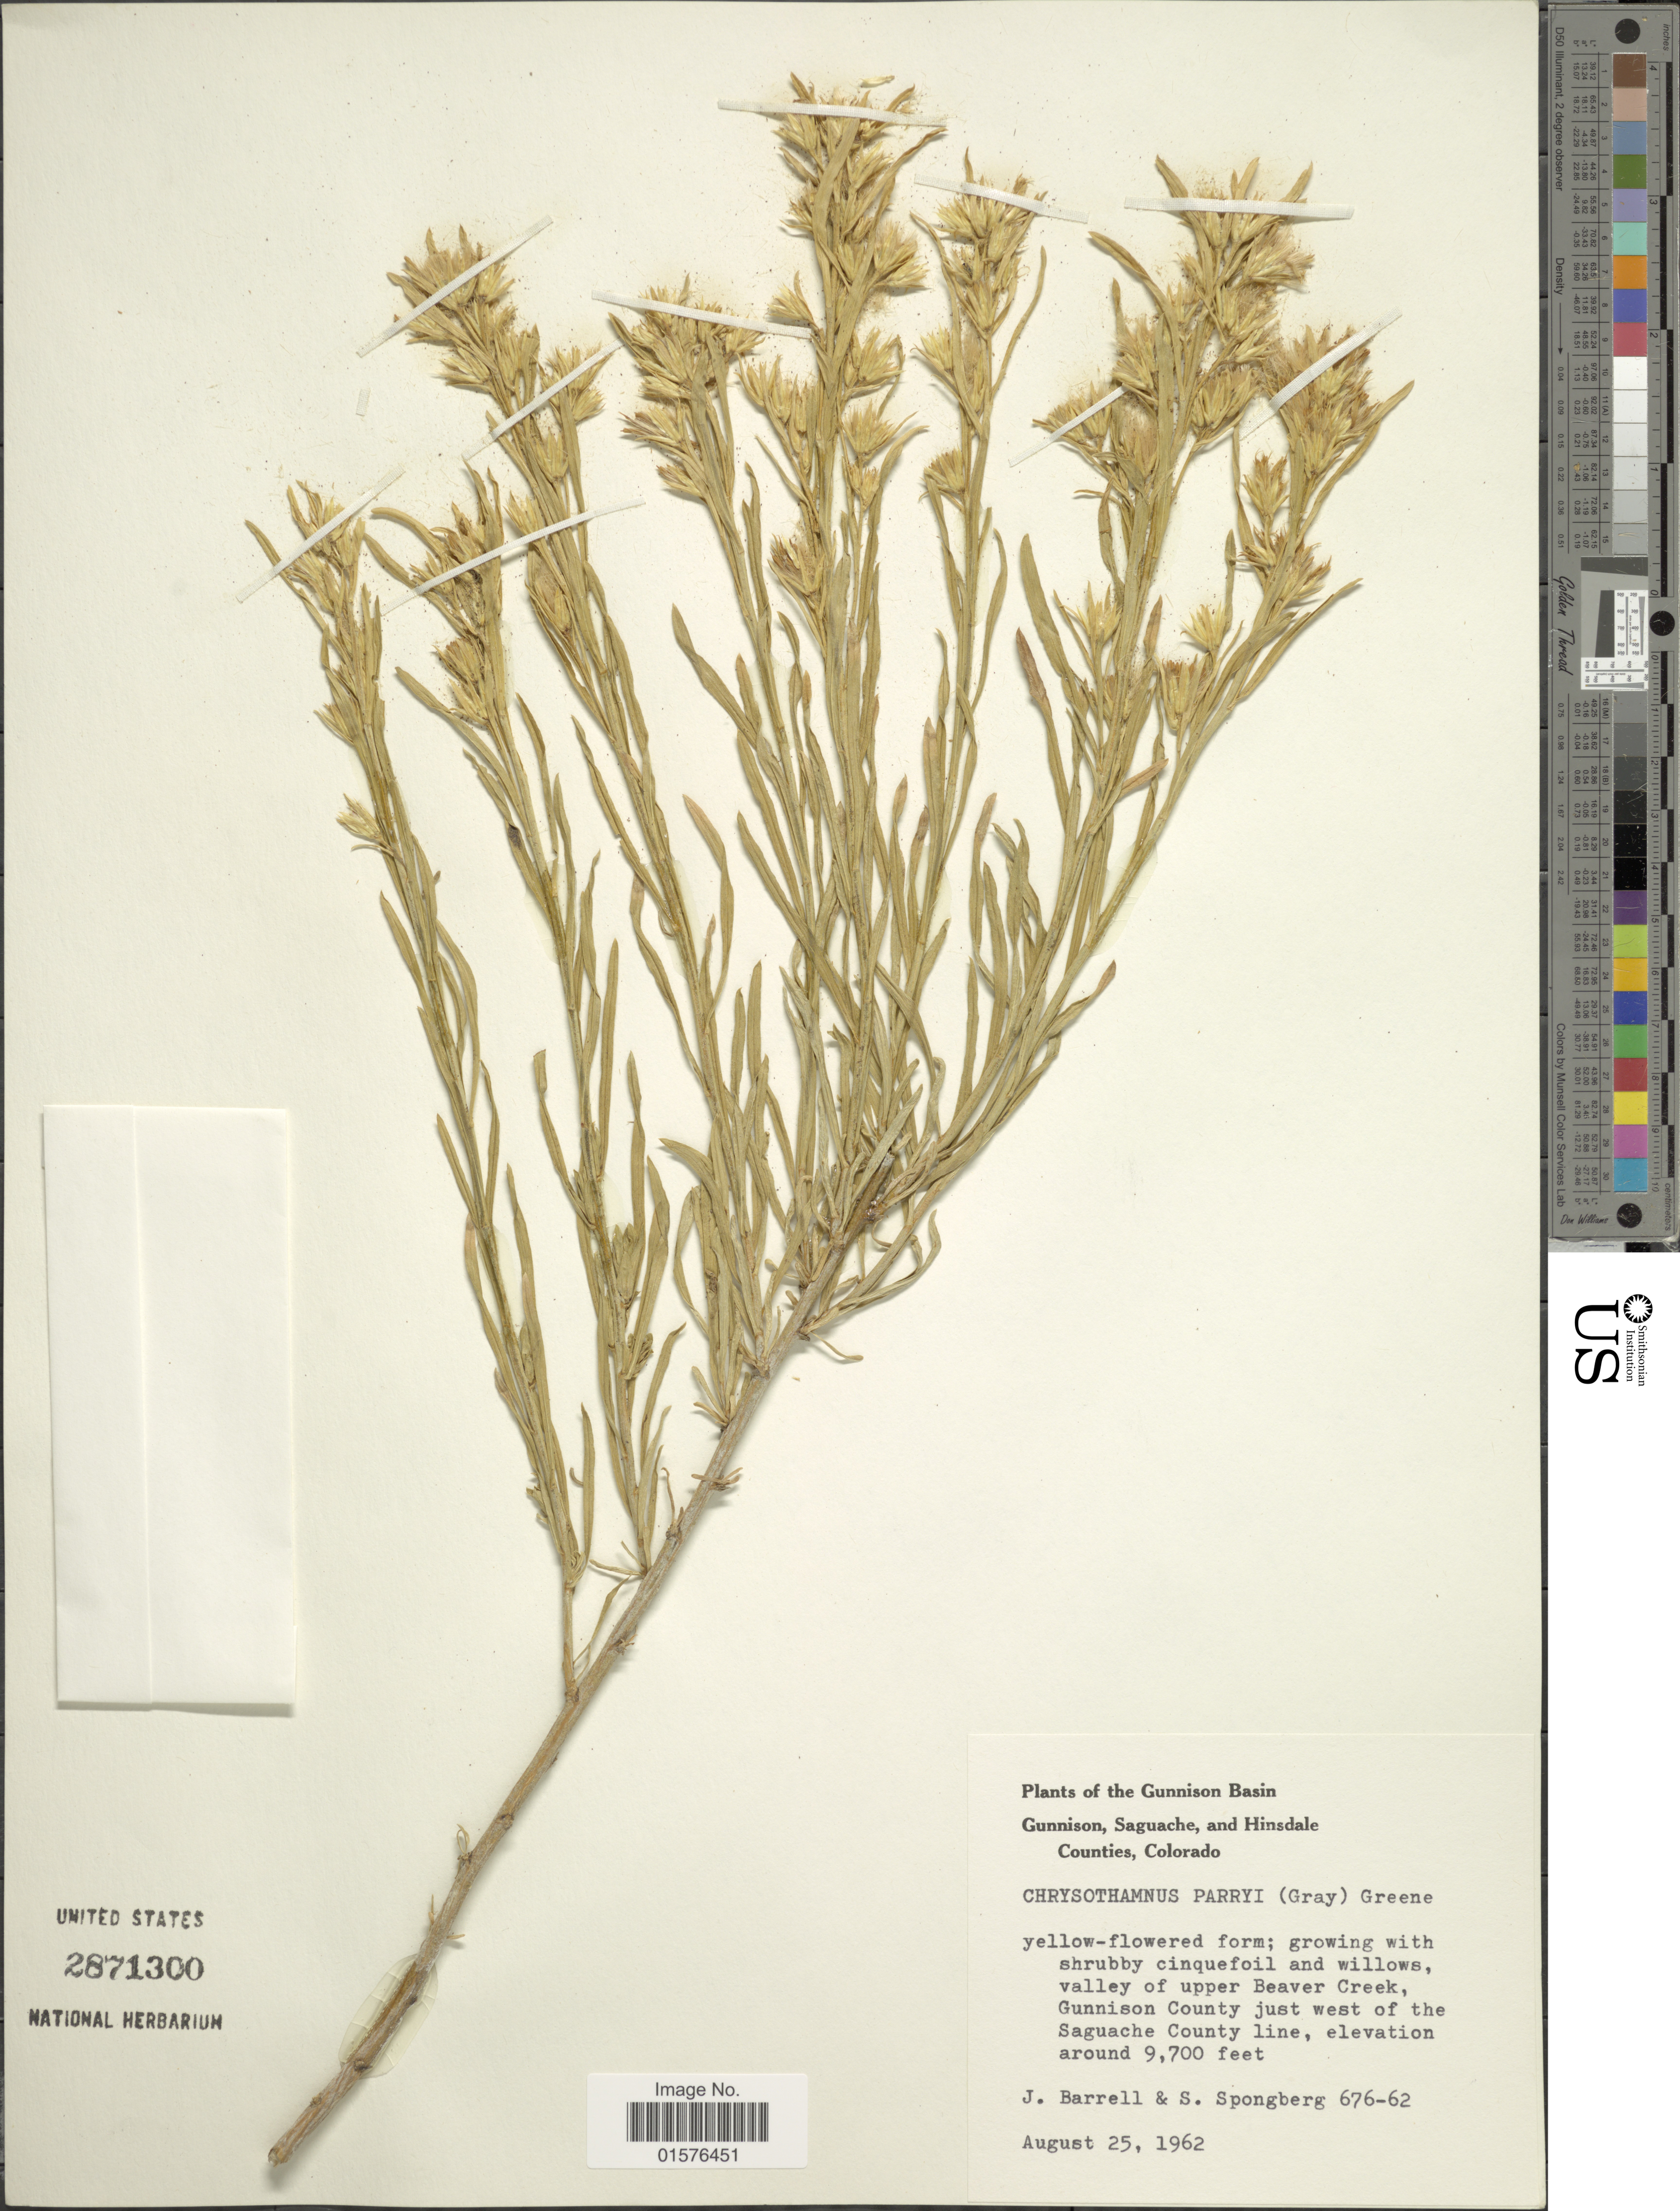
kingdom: Plantae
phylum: Tracheophyta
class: Magnoliopsida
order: Asterales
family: Asteraceae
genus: Ericameria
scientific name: Ericameria parryi var. parryi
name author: (A. Gray) G.L. Nesom & G.I. Baird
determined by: Urbatsch, Lowell E., Curator (LSU), Louisiana State University (UNITED STATES)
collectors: J. Barrell & S. A.Spongberg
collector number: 676-62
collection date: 1962-08-25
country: United States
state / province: Colorado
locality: The Gunnison Basin, Gunnison, Saguache, and Hinsdale Counties, valley of upper Beaver Creek, Gunnison County just west of the saguache County line.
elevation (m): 2957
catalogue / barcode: US 2871300